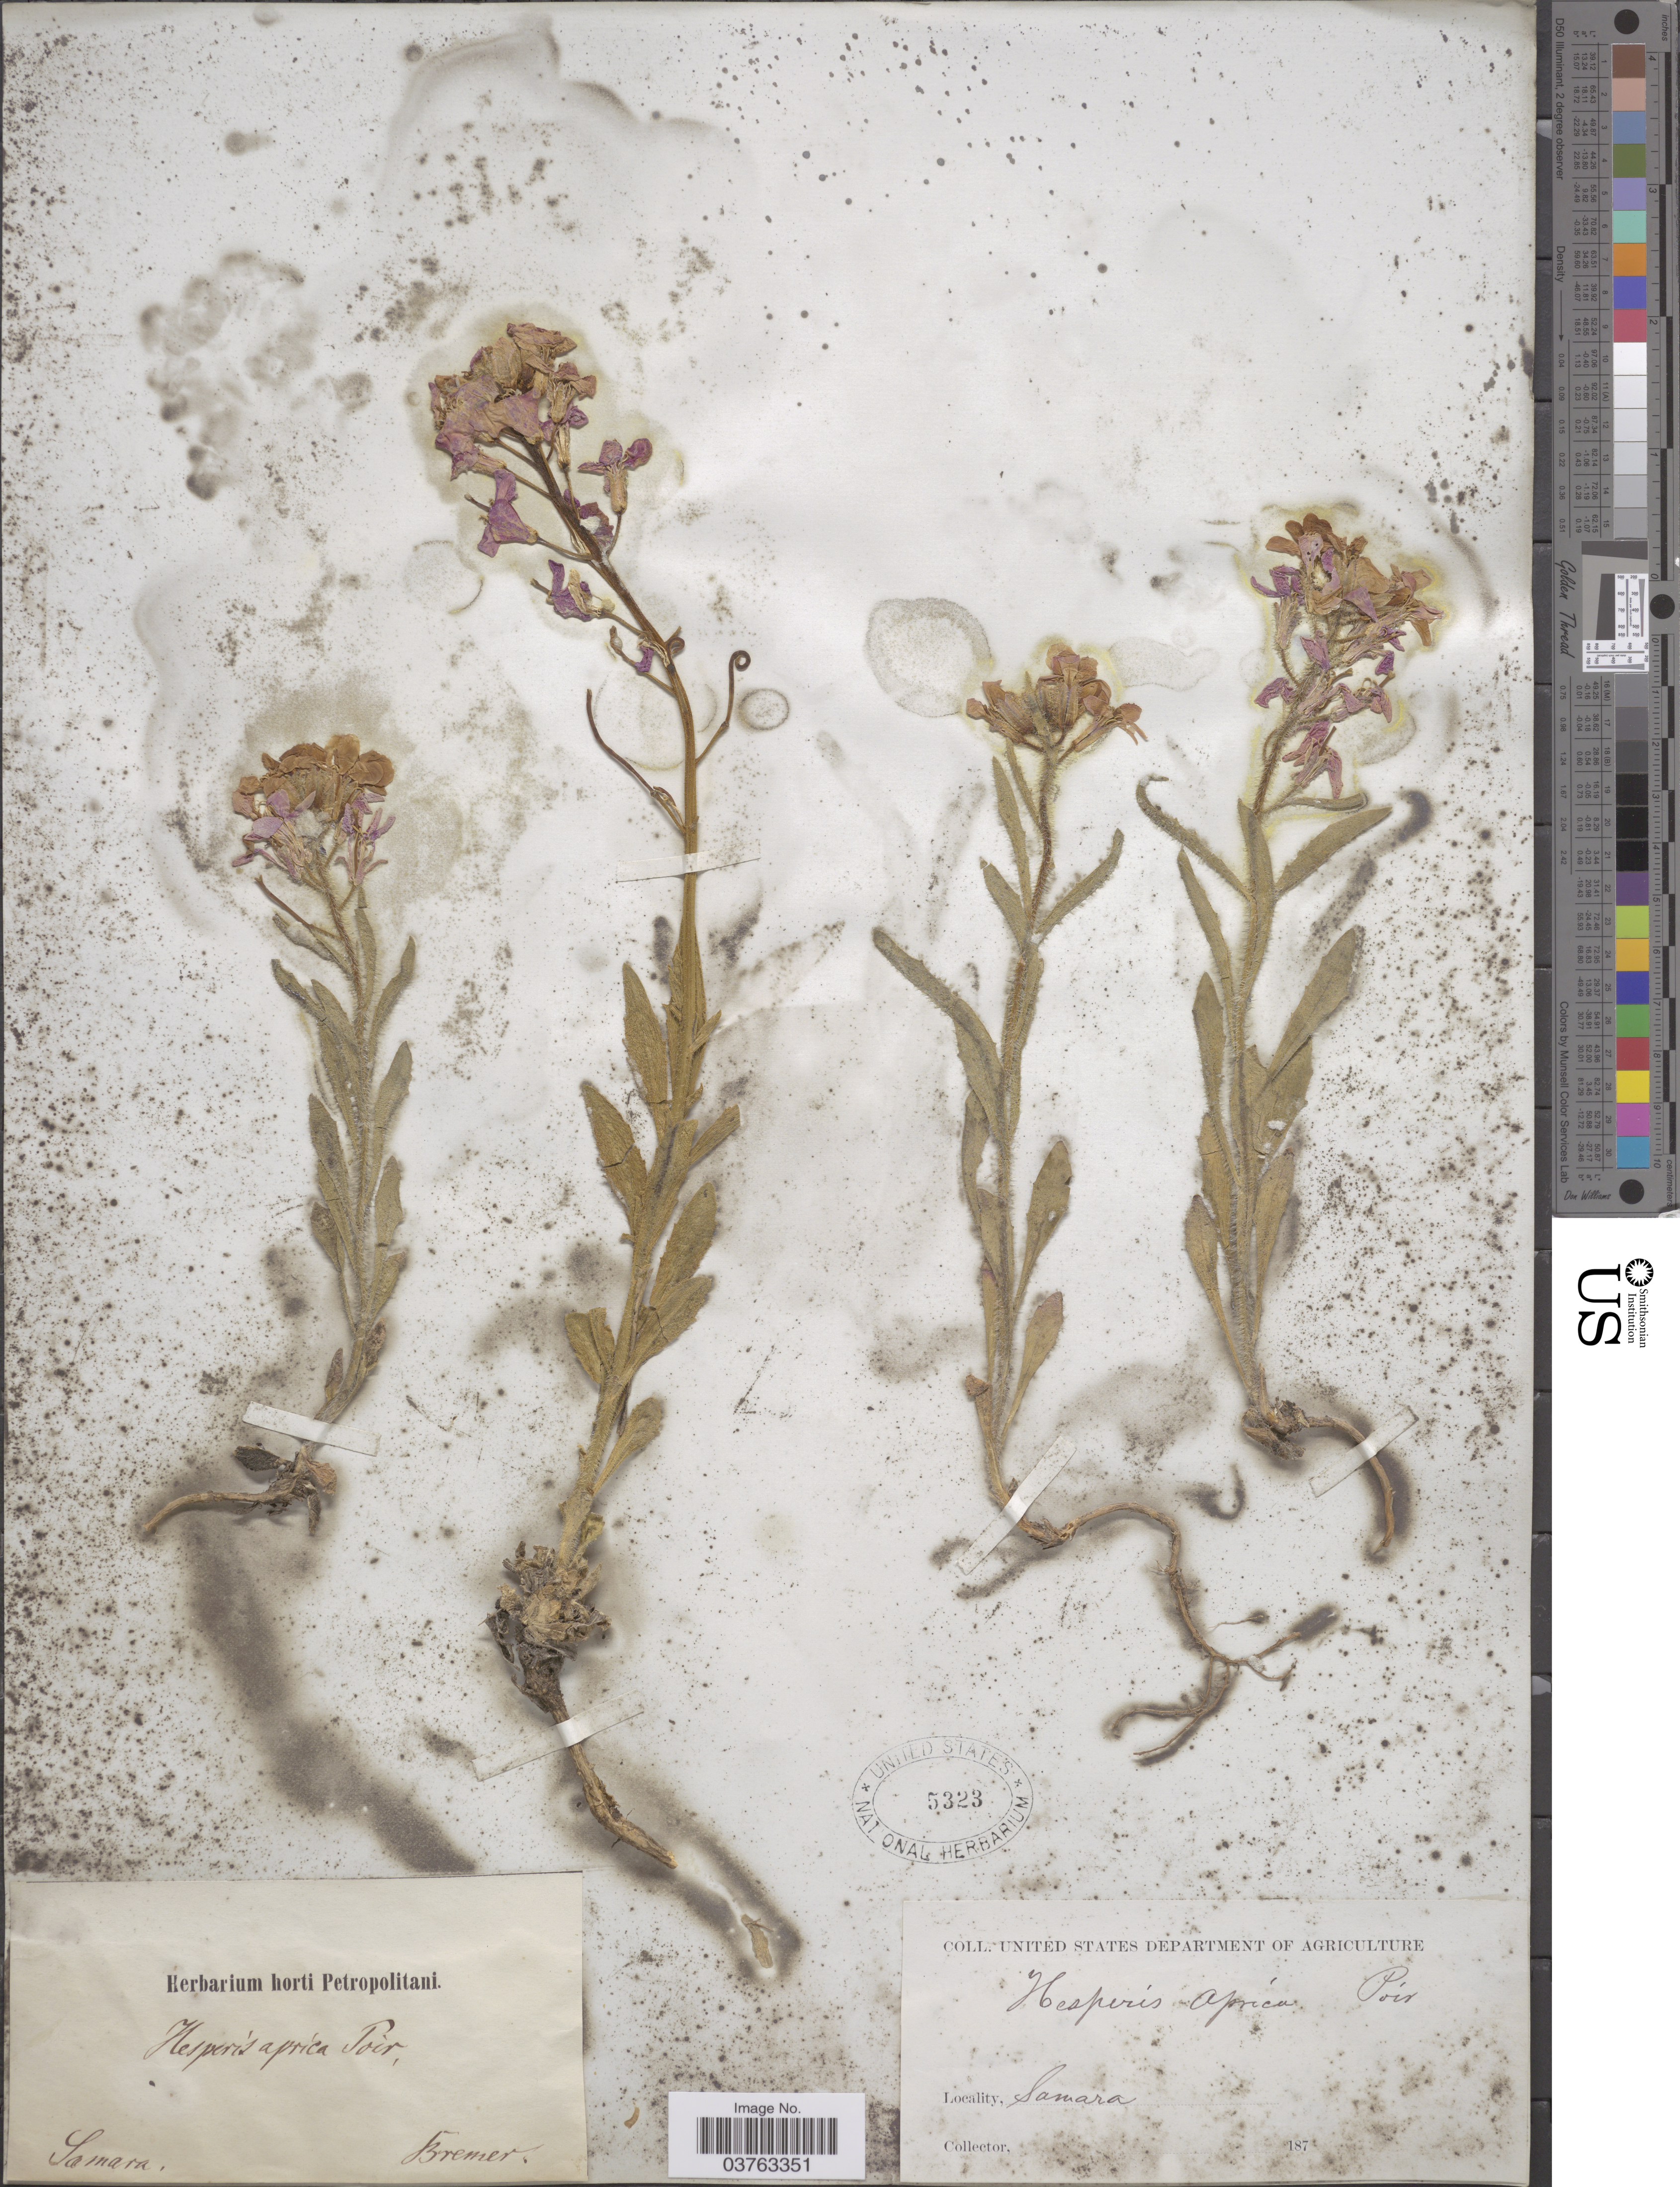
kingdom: Plantae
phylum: Tracheophyta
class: Magnoliopsida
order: Brassicales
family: Brassicaceae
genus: Hesperis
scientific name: Hesperis aprica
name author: Poir.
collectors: Bremer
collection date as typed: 187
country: Russian Federation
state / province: Samara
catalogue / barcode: US 5323